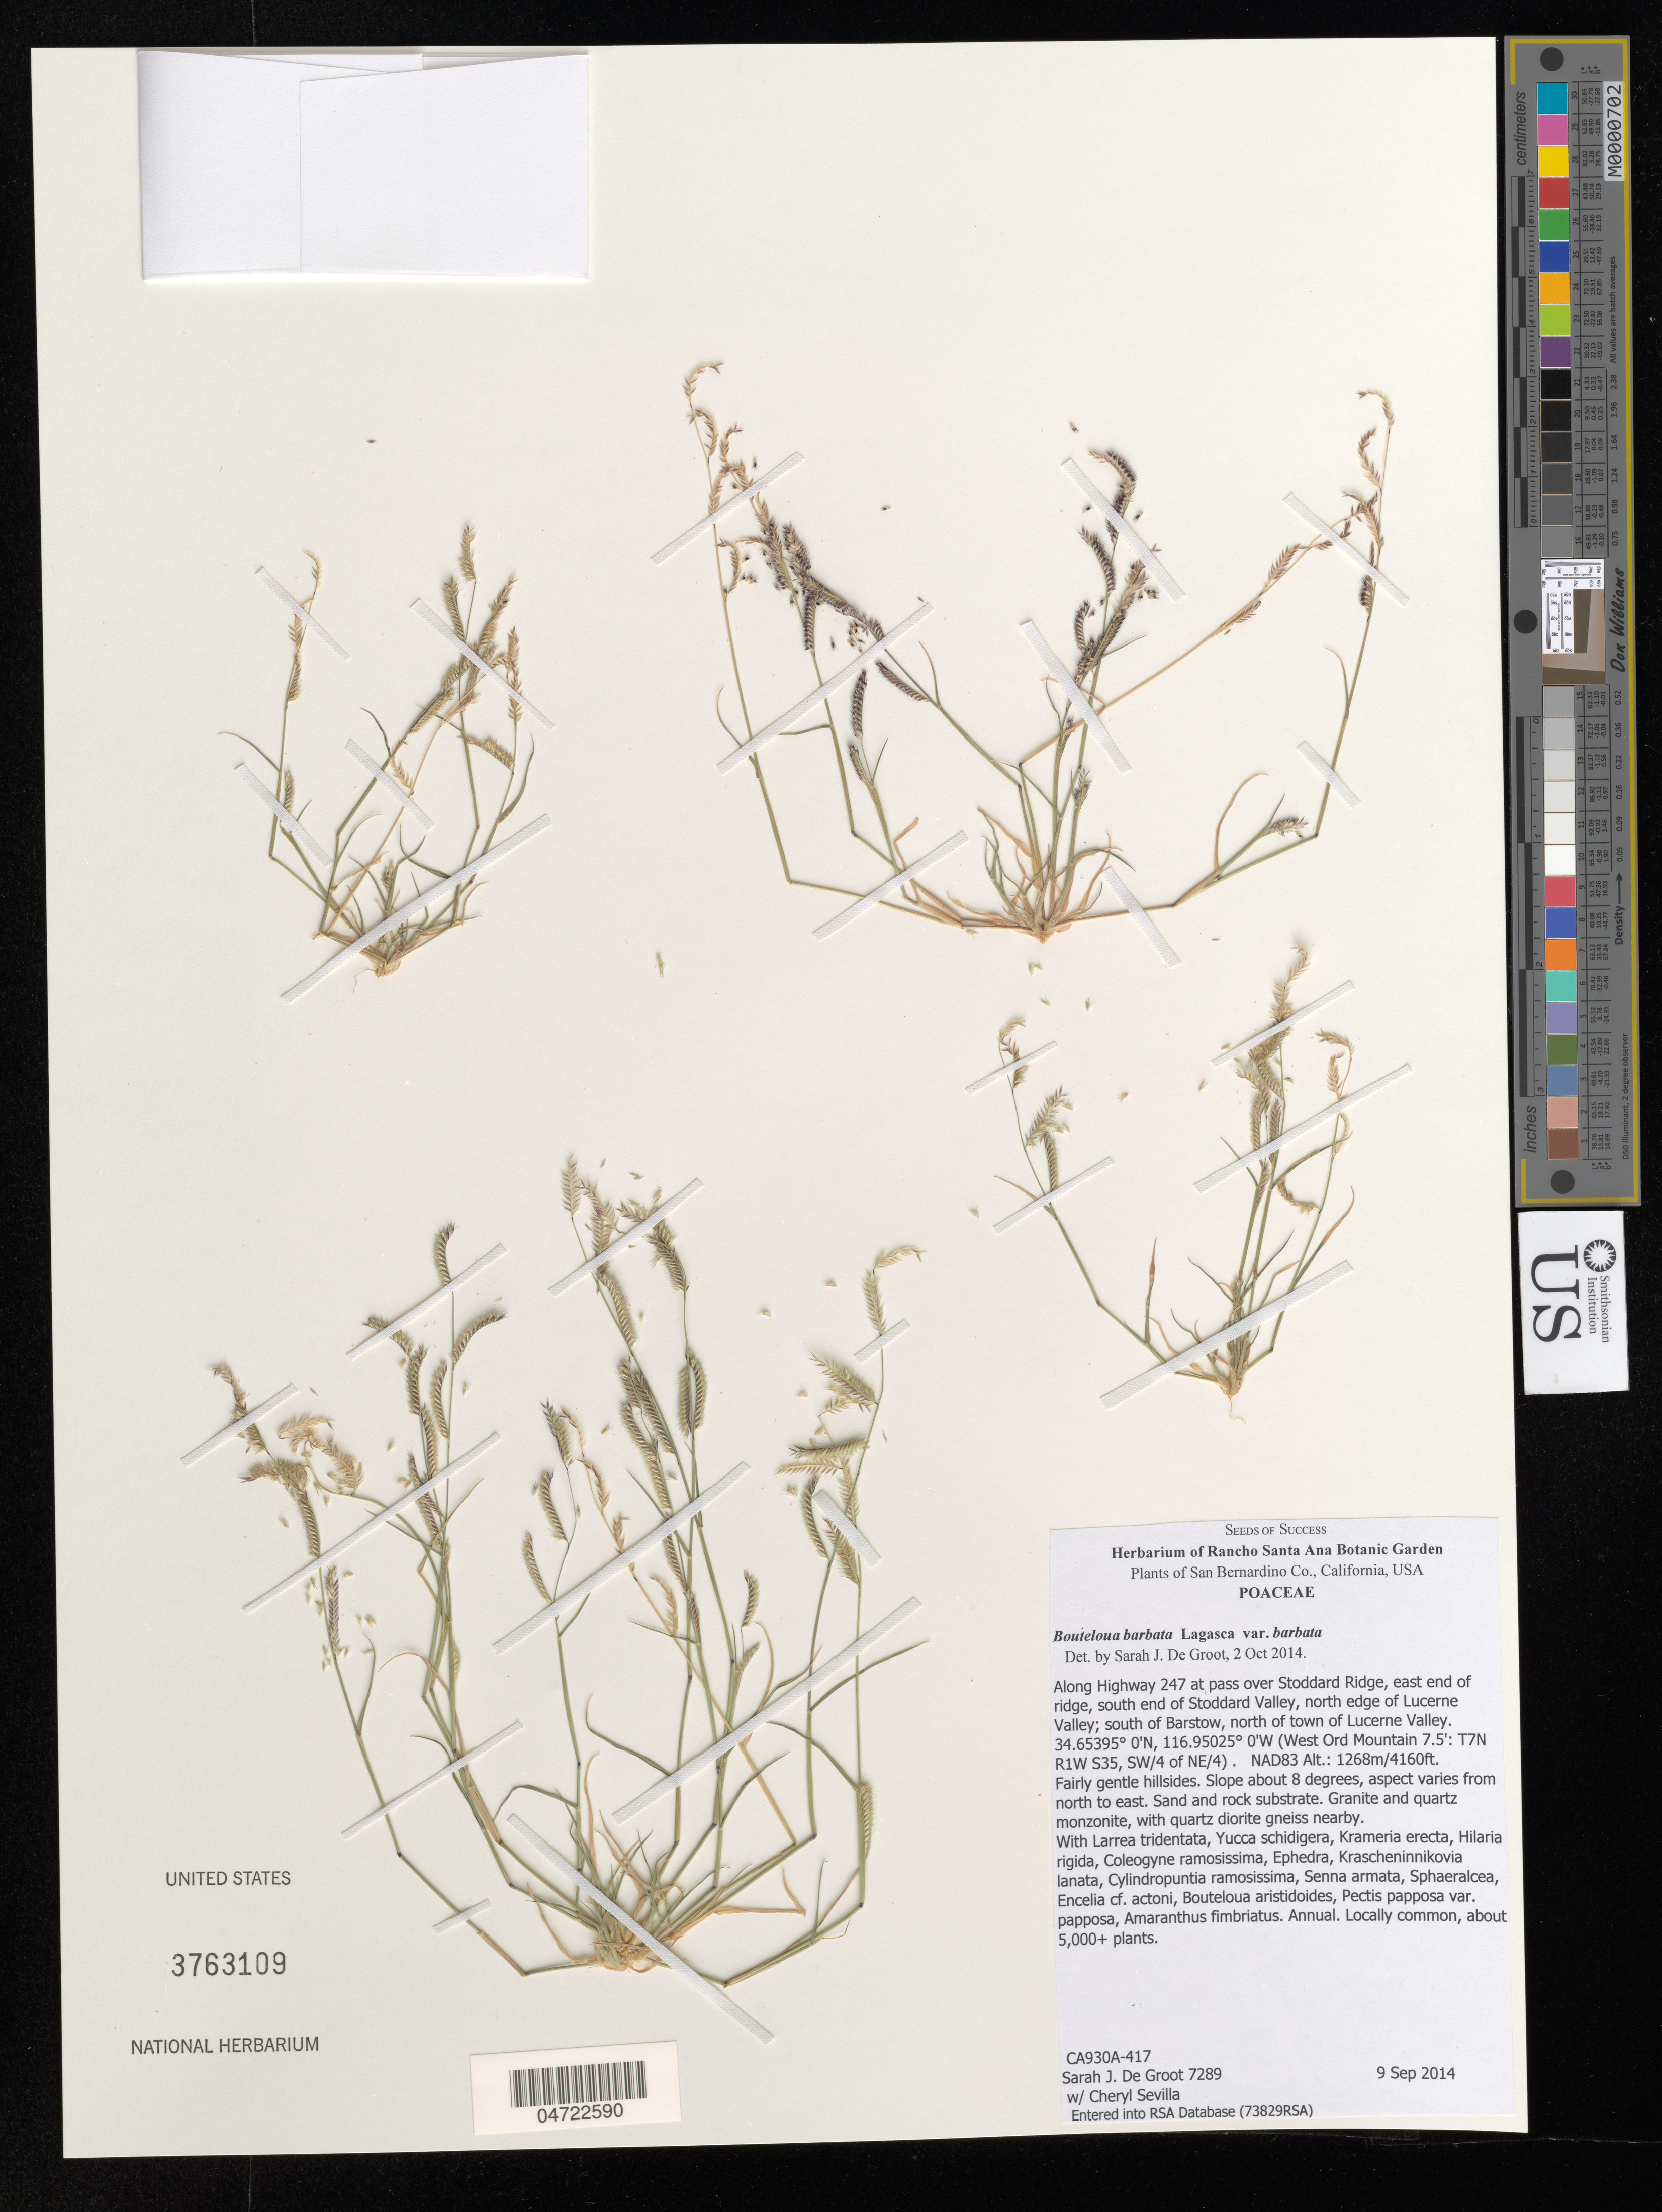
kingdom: Plantae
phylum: Tracheophyta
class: Liliopsida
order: Poales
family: Poaceae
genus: Bouteloua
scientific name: Bouteloua barbata var. barbata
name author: Lagger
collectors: S. De Groot & C. Sevilla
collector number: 7289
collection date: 2014-09-09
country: United States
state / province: California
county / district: San Bernardino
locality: San Bernardino Co. Along Highway 247 at pass over Stoddard Ridge, east end of ridge, south end of Stoddard Valley, north edge of Lucerne Valley; south of Barstow, north of town of Lucerne Valley. (West Ord Mountain 7.5': T7N R1W S35, SW/4 of NE/4).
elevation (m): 1268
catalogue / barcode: US 3763109